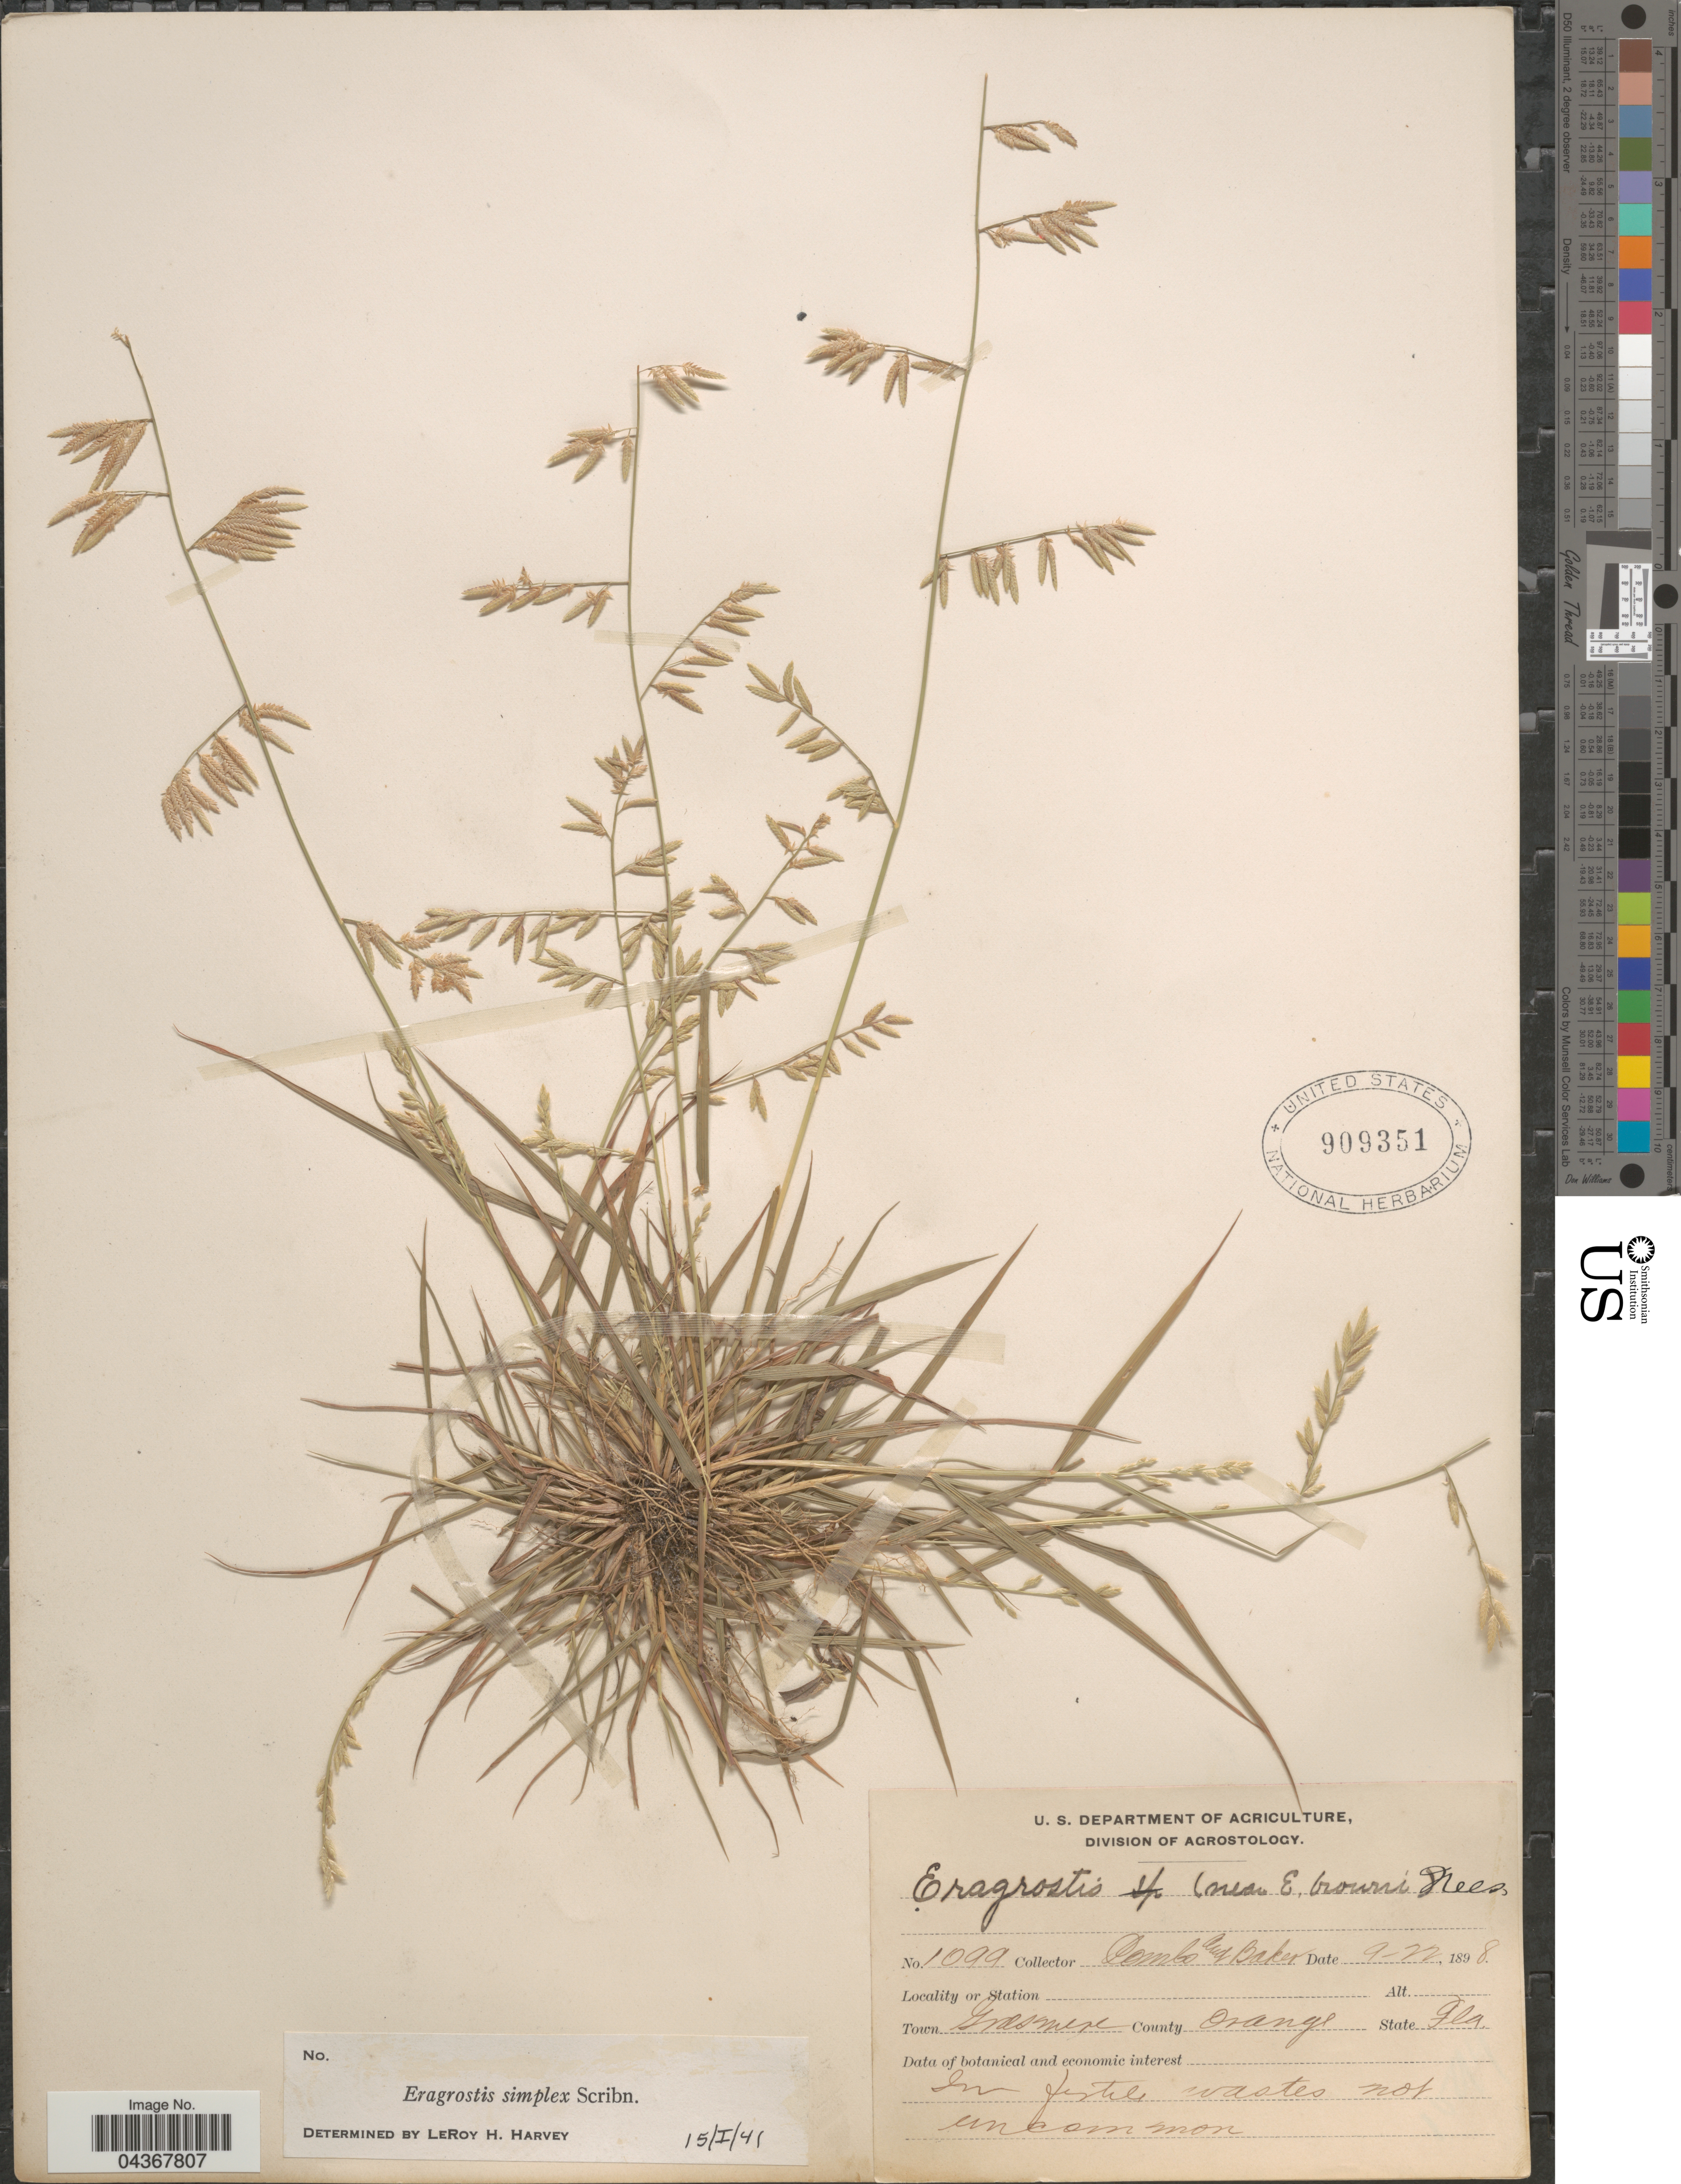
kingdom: Plantae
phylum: Tracheophyta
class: Liliopsida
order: Poales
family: Poaceae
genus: Eragrostis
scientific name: Eragrostis cumingii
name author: Steud.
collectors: Combo & -- Baker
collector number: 1099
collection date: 1898-09-22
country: United States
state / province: Florida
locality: Town Grasmere. County Orange.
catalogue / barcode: US 909351